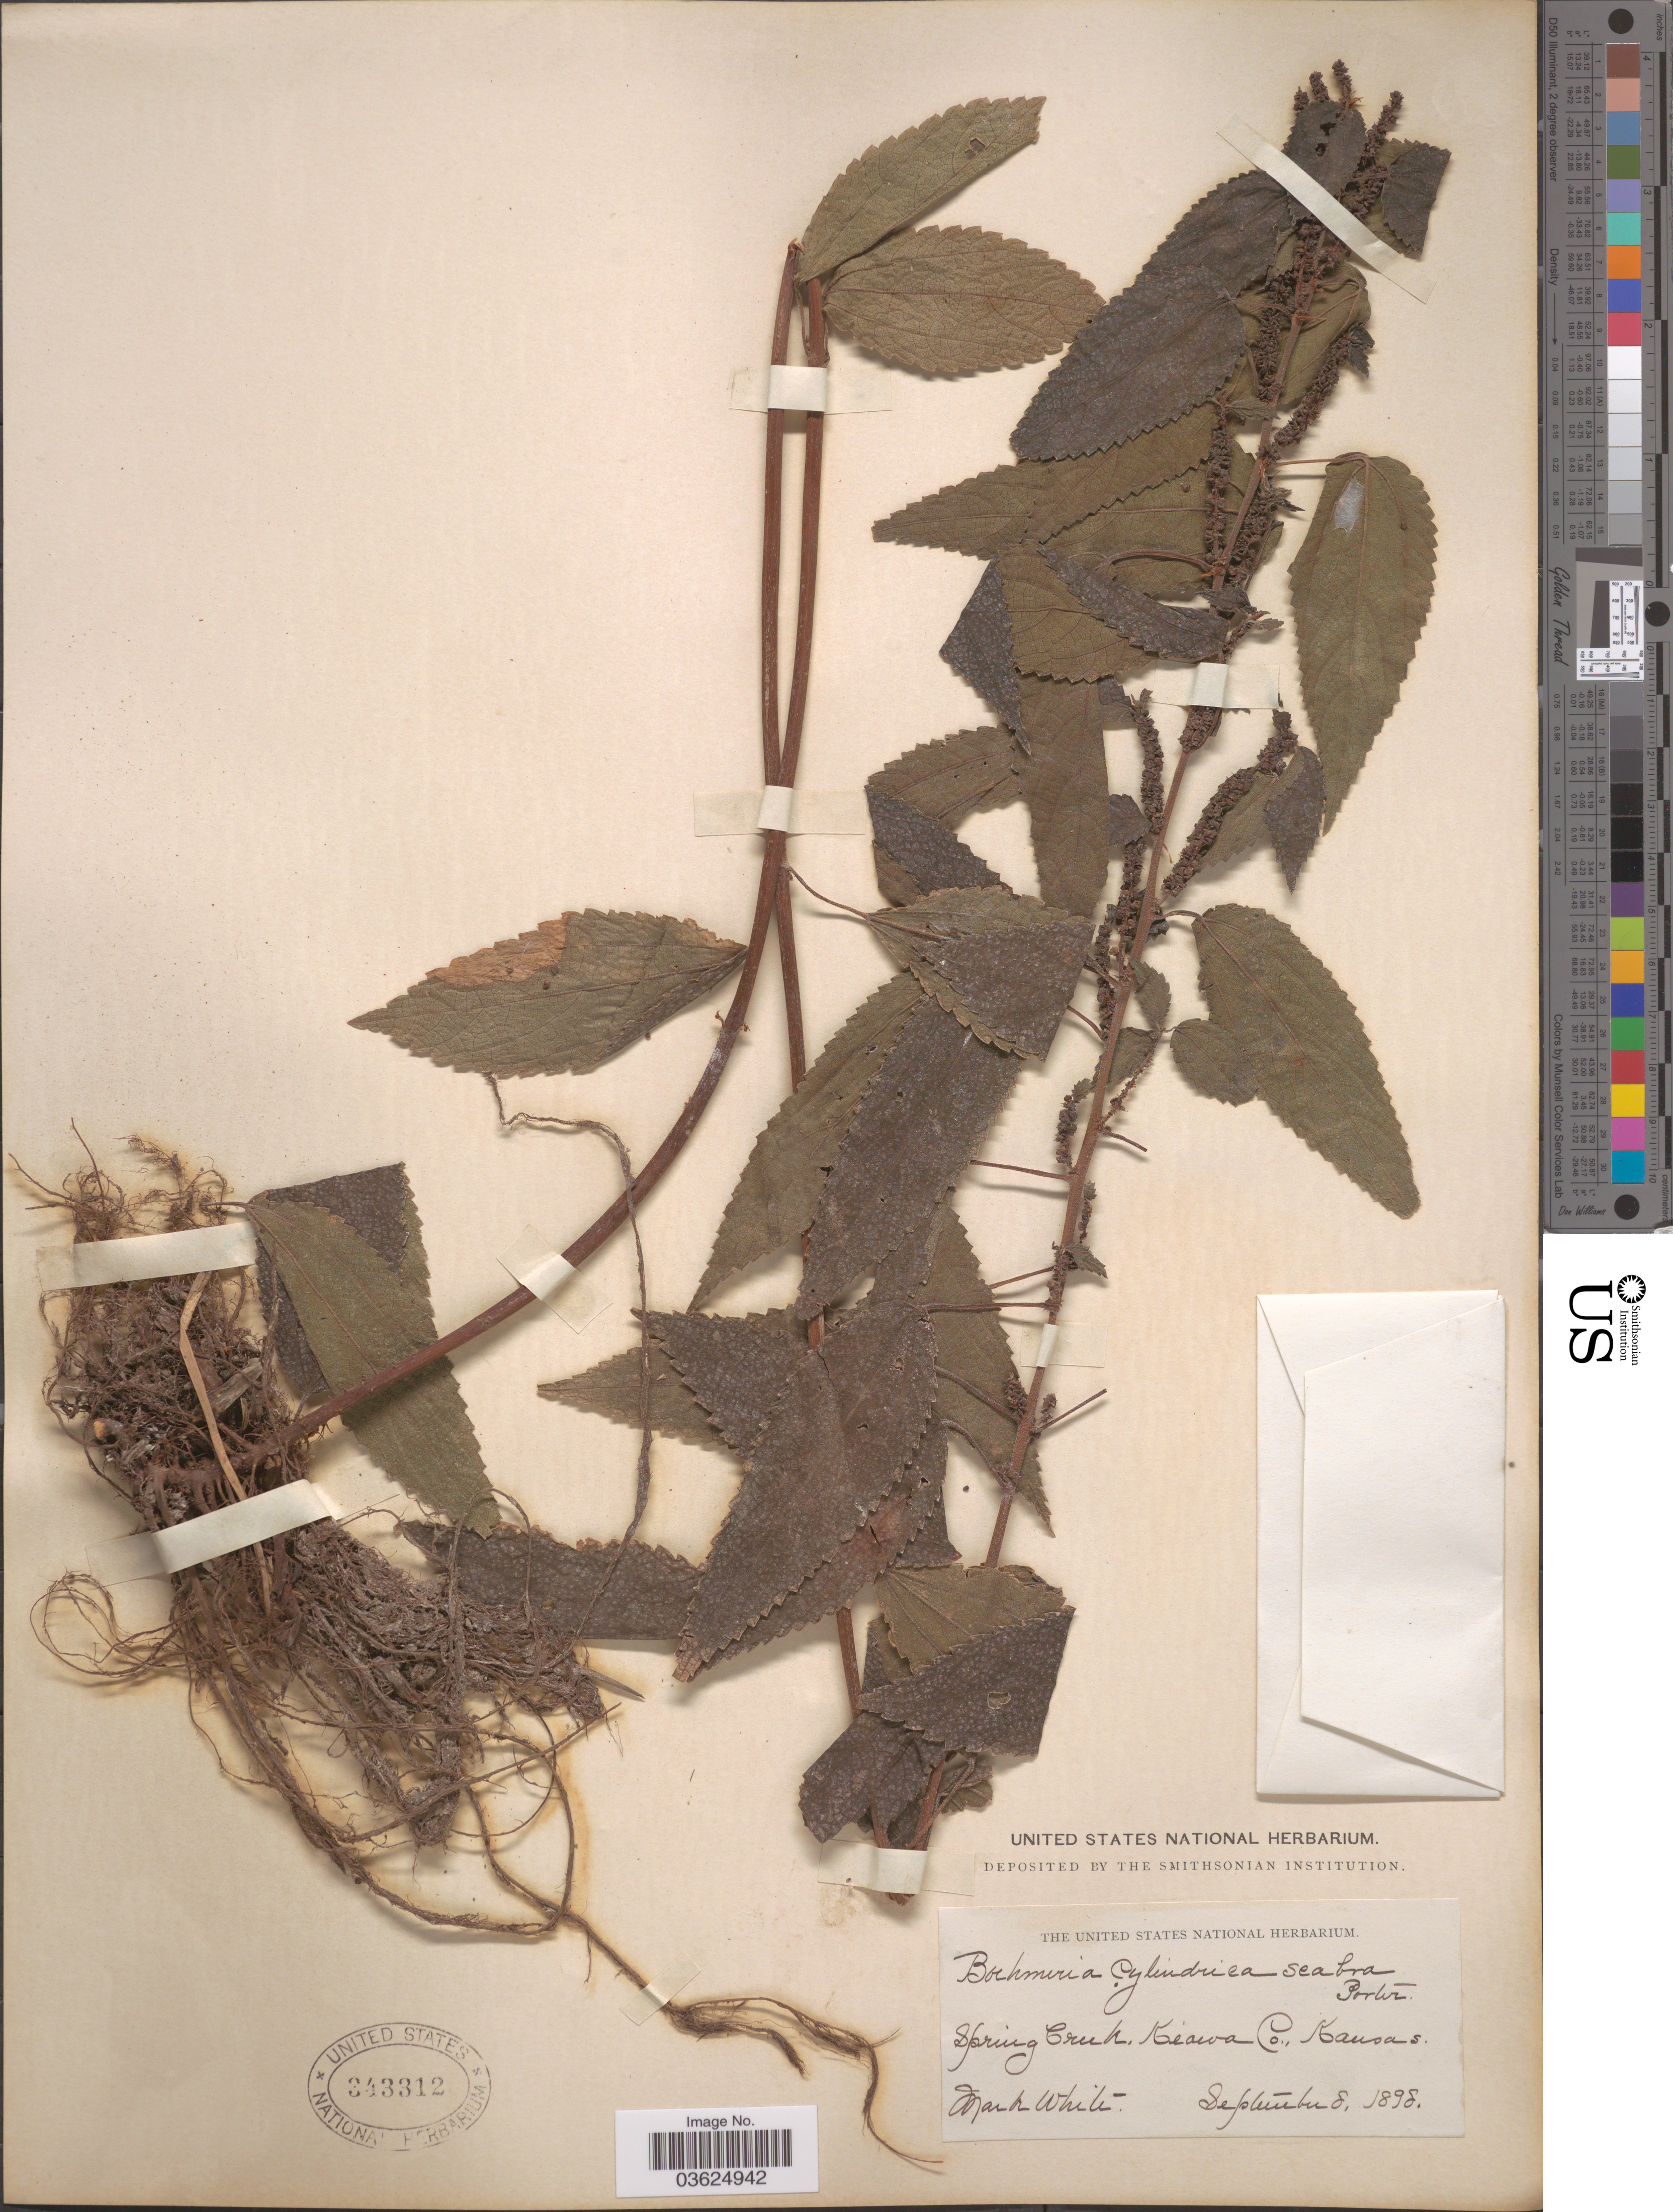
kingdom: Plantae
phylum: Tracheophyta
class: Magnoliopsida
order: Rosales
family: Urticaceae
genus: Boehmeria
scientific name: Boehmeria drummondiana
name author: Wedd.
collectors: M. White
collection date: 1898-09-08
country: United States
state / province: Kansas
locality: Spring Creek, Kiowa Co.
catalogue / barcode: US 343312